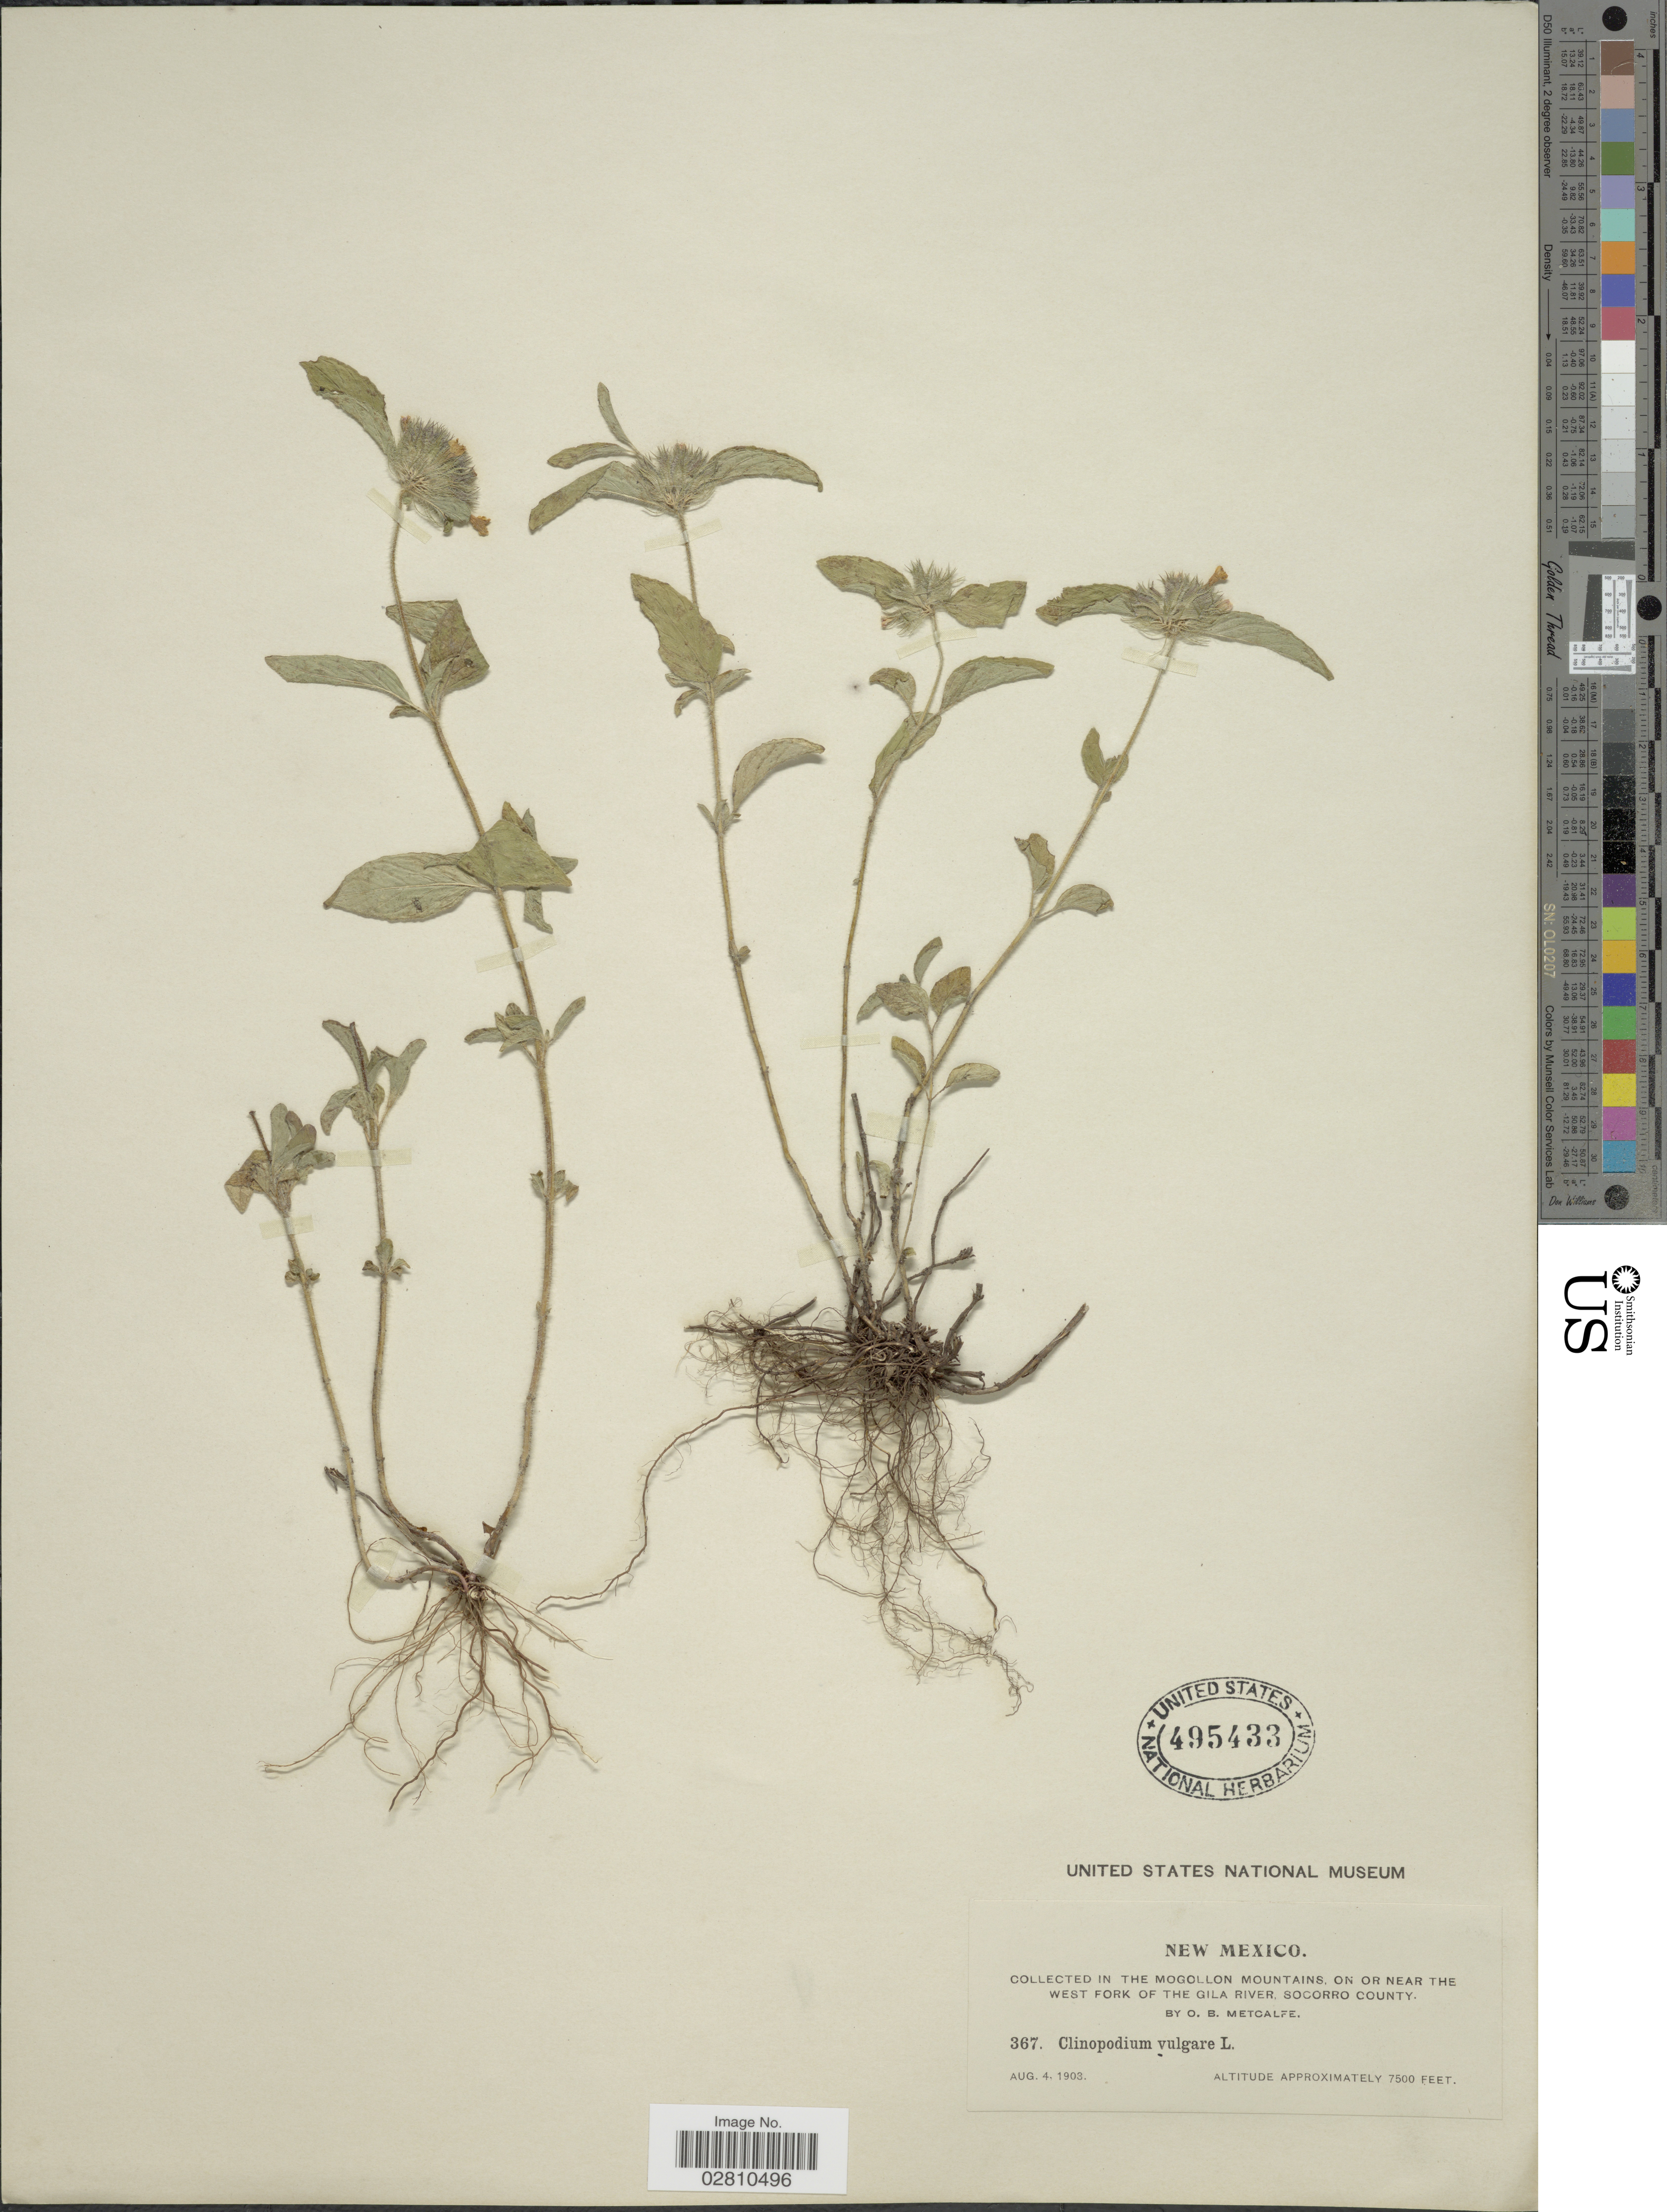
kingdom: Plantae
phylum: Tracheophyta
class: Magnoliopsida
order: Lamiales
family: Lamiaceae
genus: Clinopodium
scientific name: Clinopodium vulgare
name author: L.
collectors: O. B. Metcalfe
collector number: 367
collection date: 1903-08-04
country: United States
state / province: New Mexico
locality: Mogollon Mountains, on or near the West Fork of the Gila River, Socorro County.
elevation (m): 2286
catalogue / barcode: US 495433